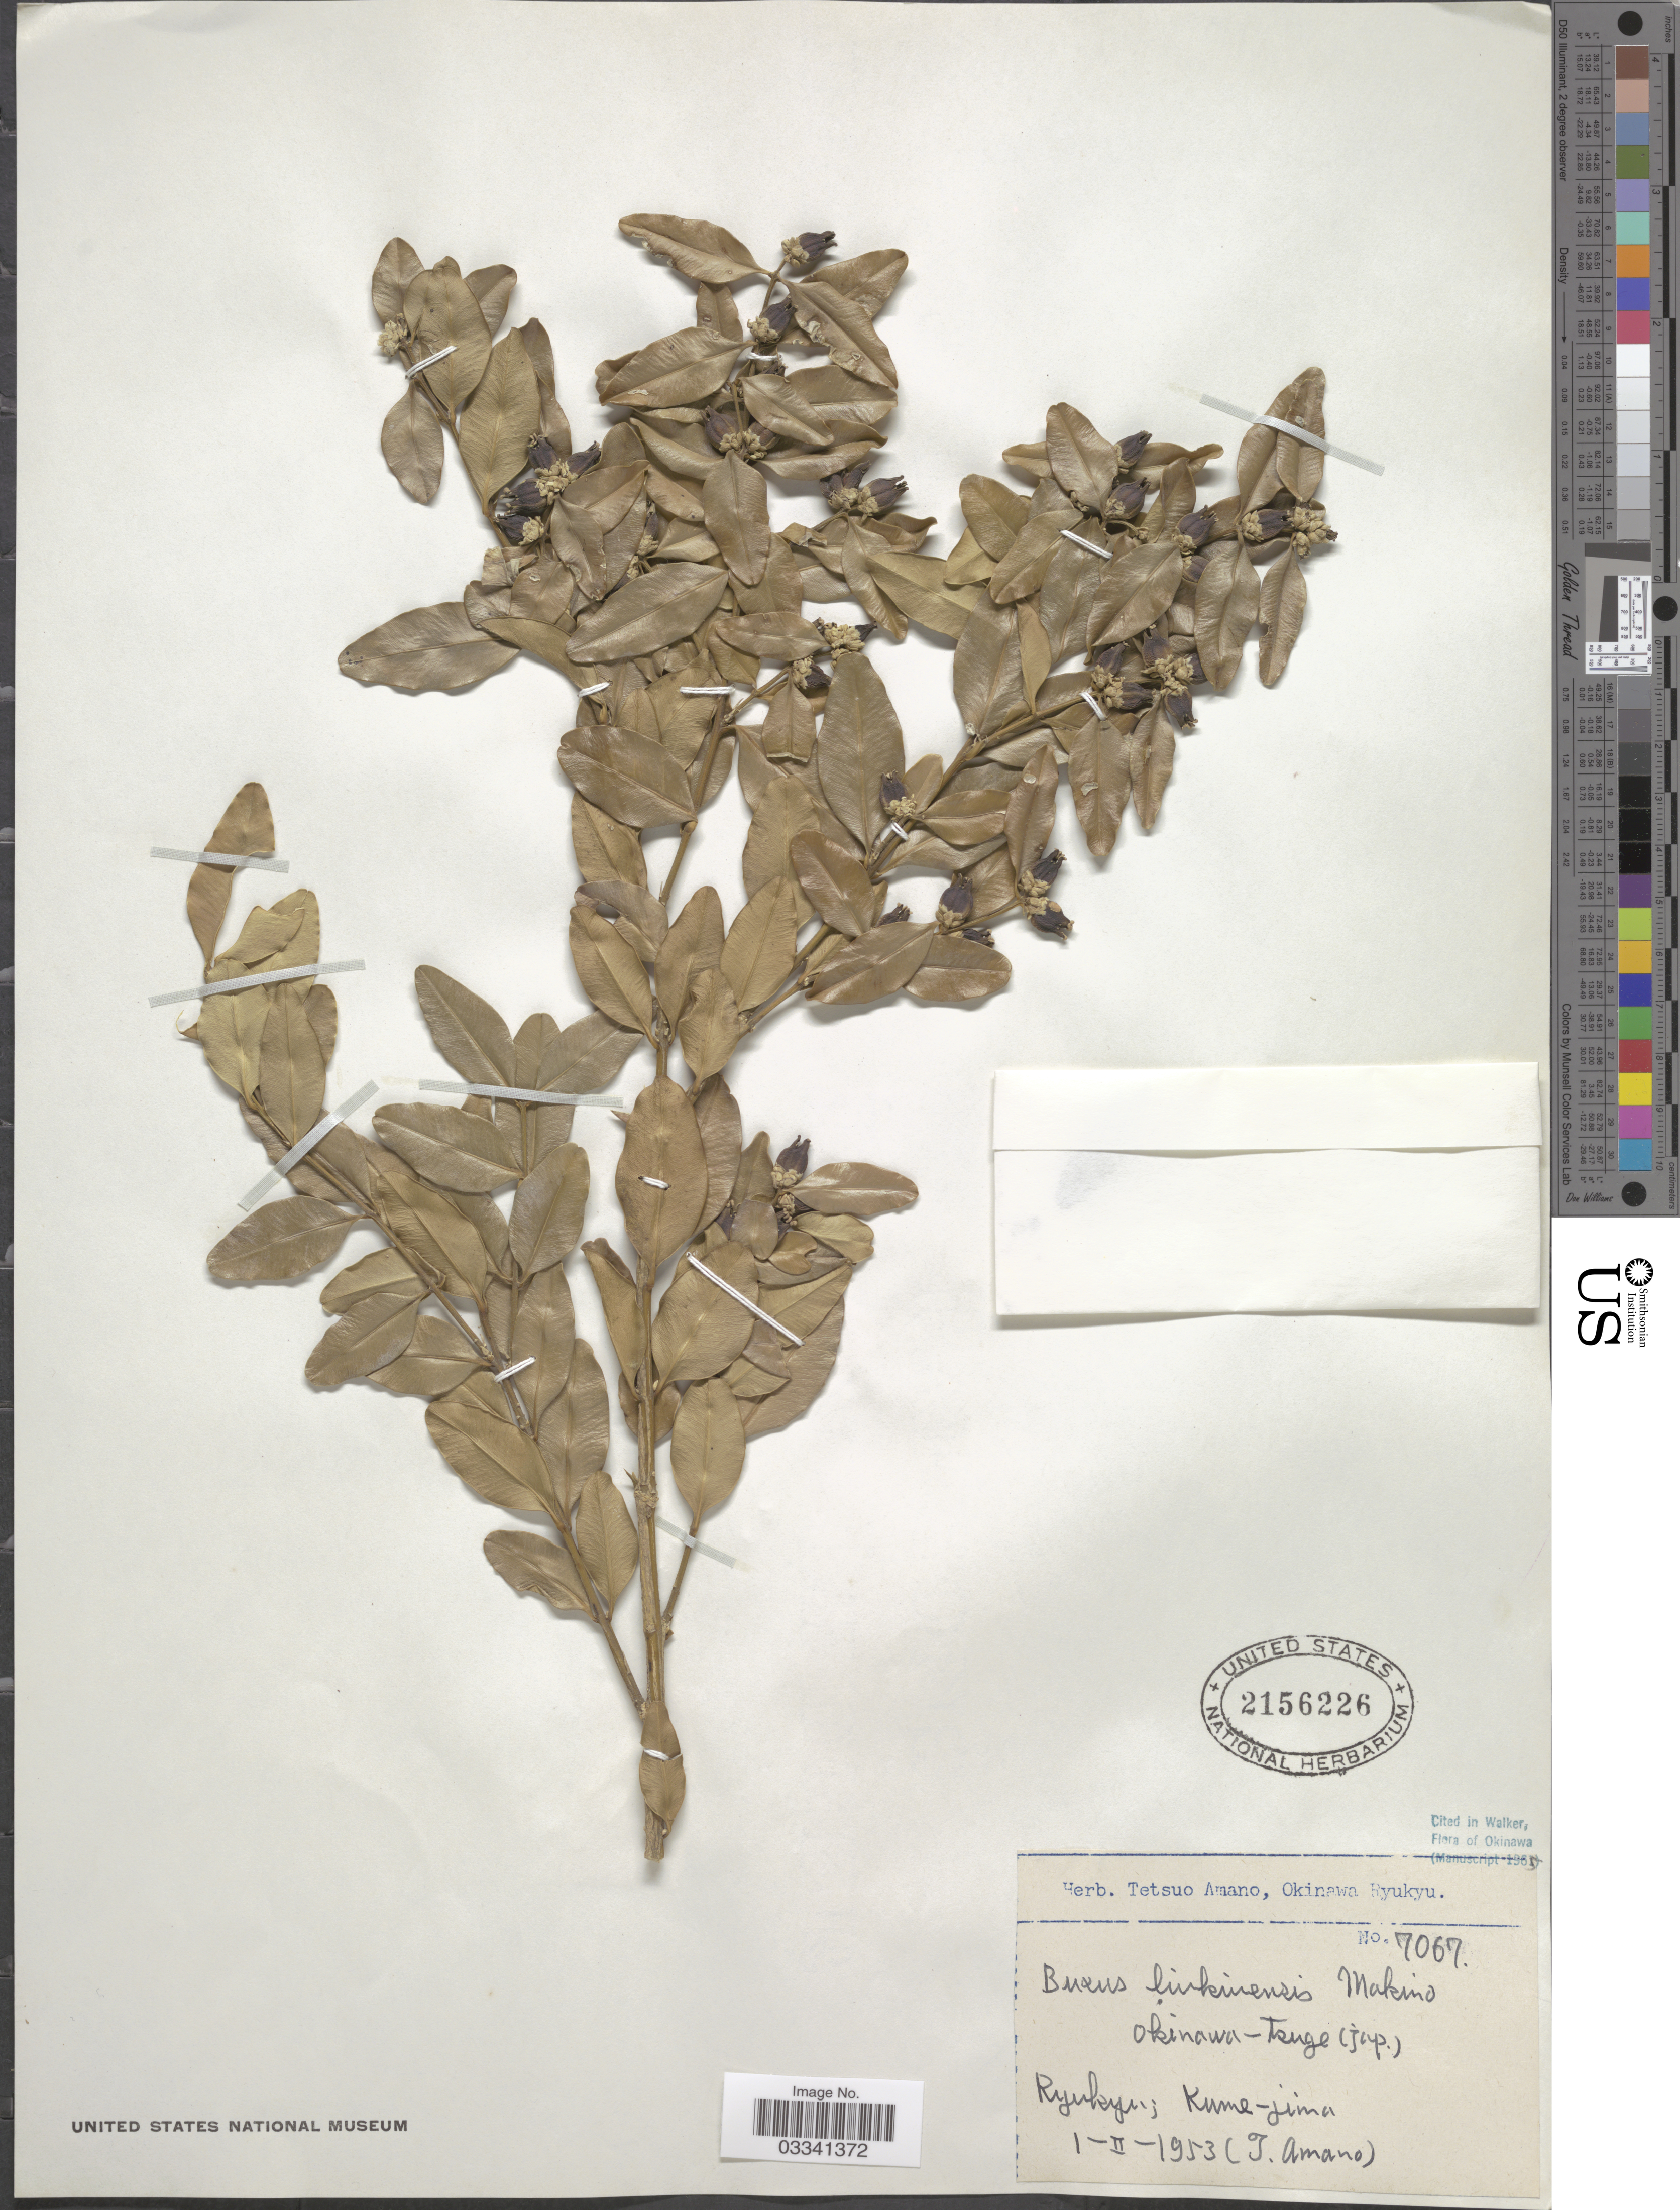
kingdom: Plantae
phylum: Tracheophyta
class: Magnoliopsida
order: Buxales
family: Buxaceae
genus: Buxus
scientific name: Buxus liukiuensis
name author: Makino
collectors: T. Amano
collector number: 7067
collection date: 1953-02-01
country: Japan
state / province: Okinawa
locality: Ryukyu; Kume-jima.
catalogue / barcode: US 2156226